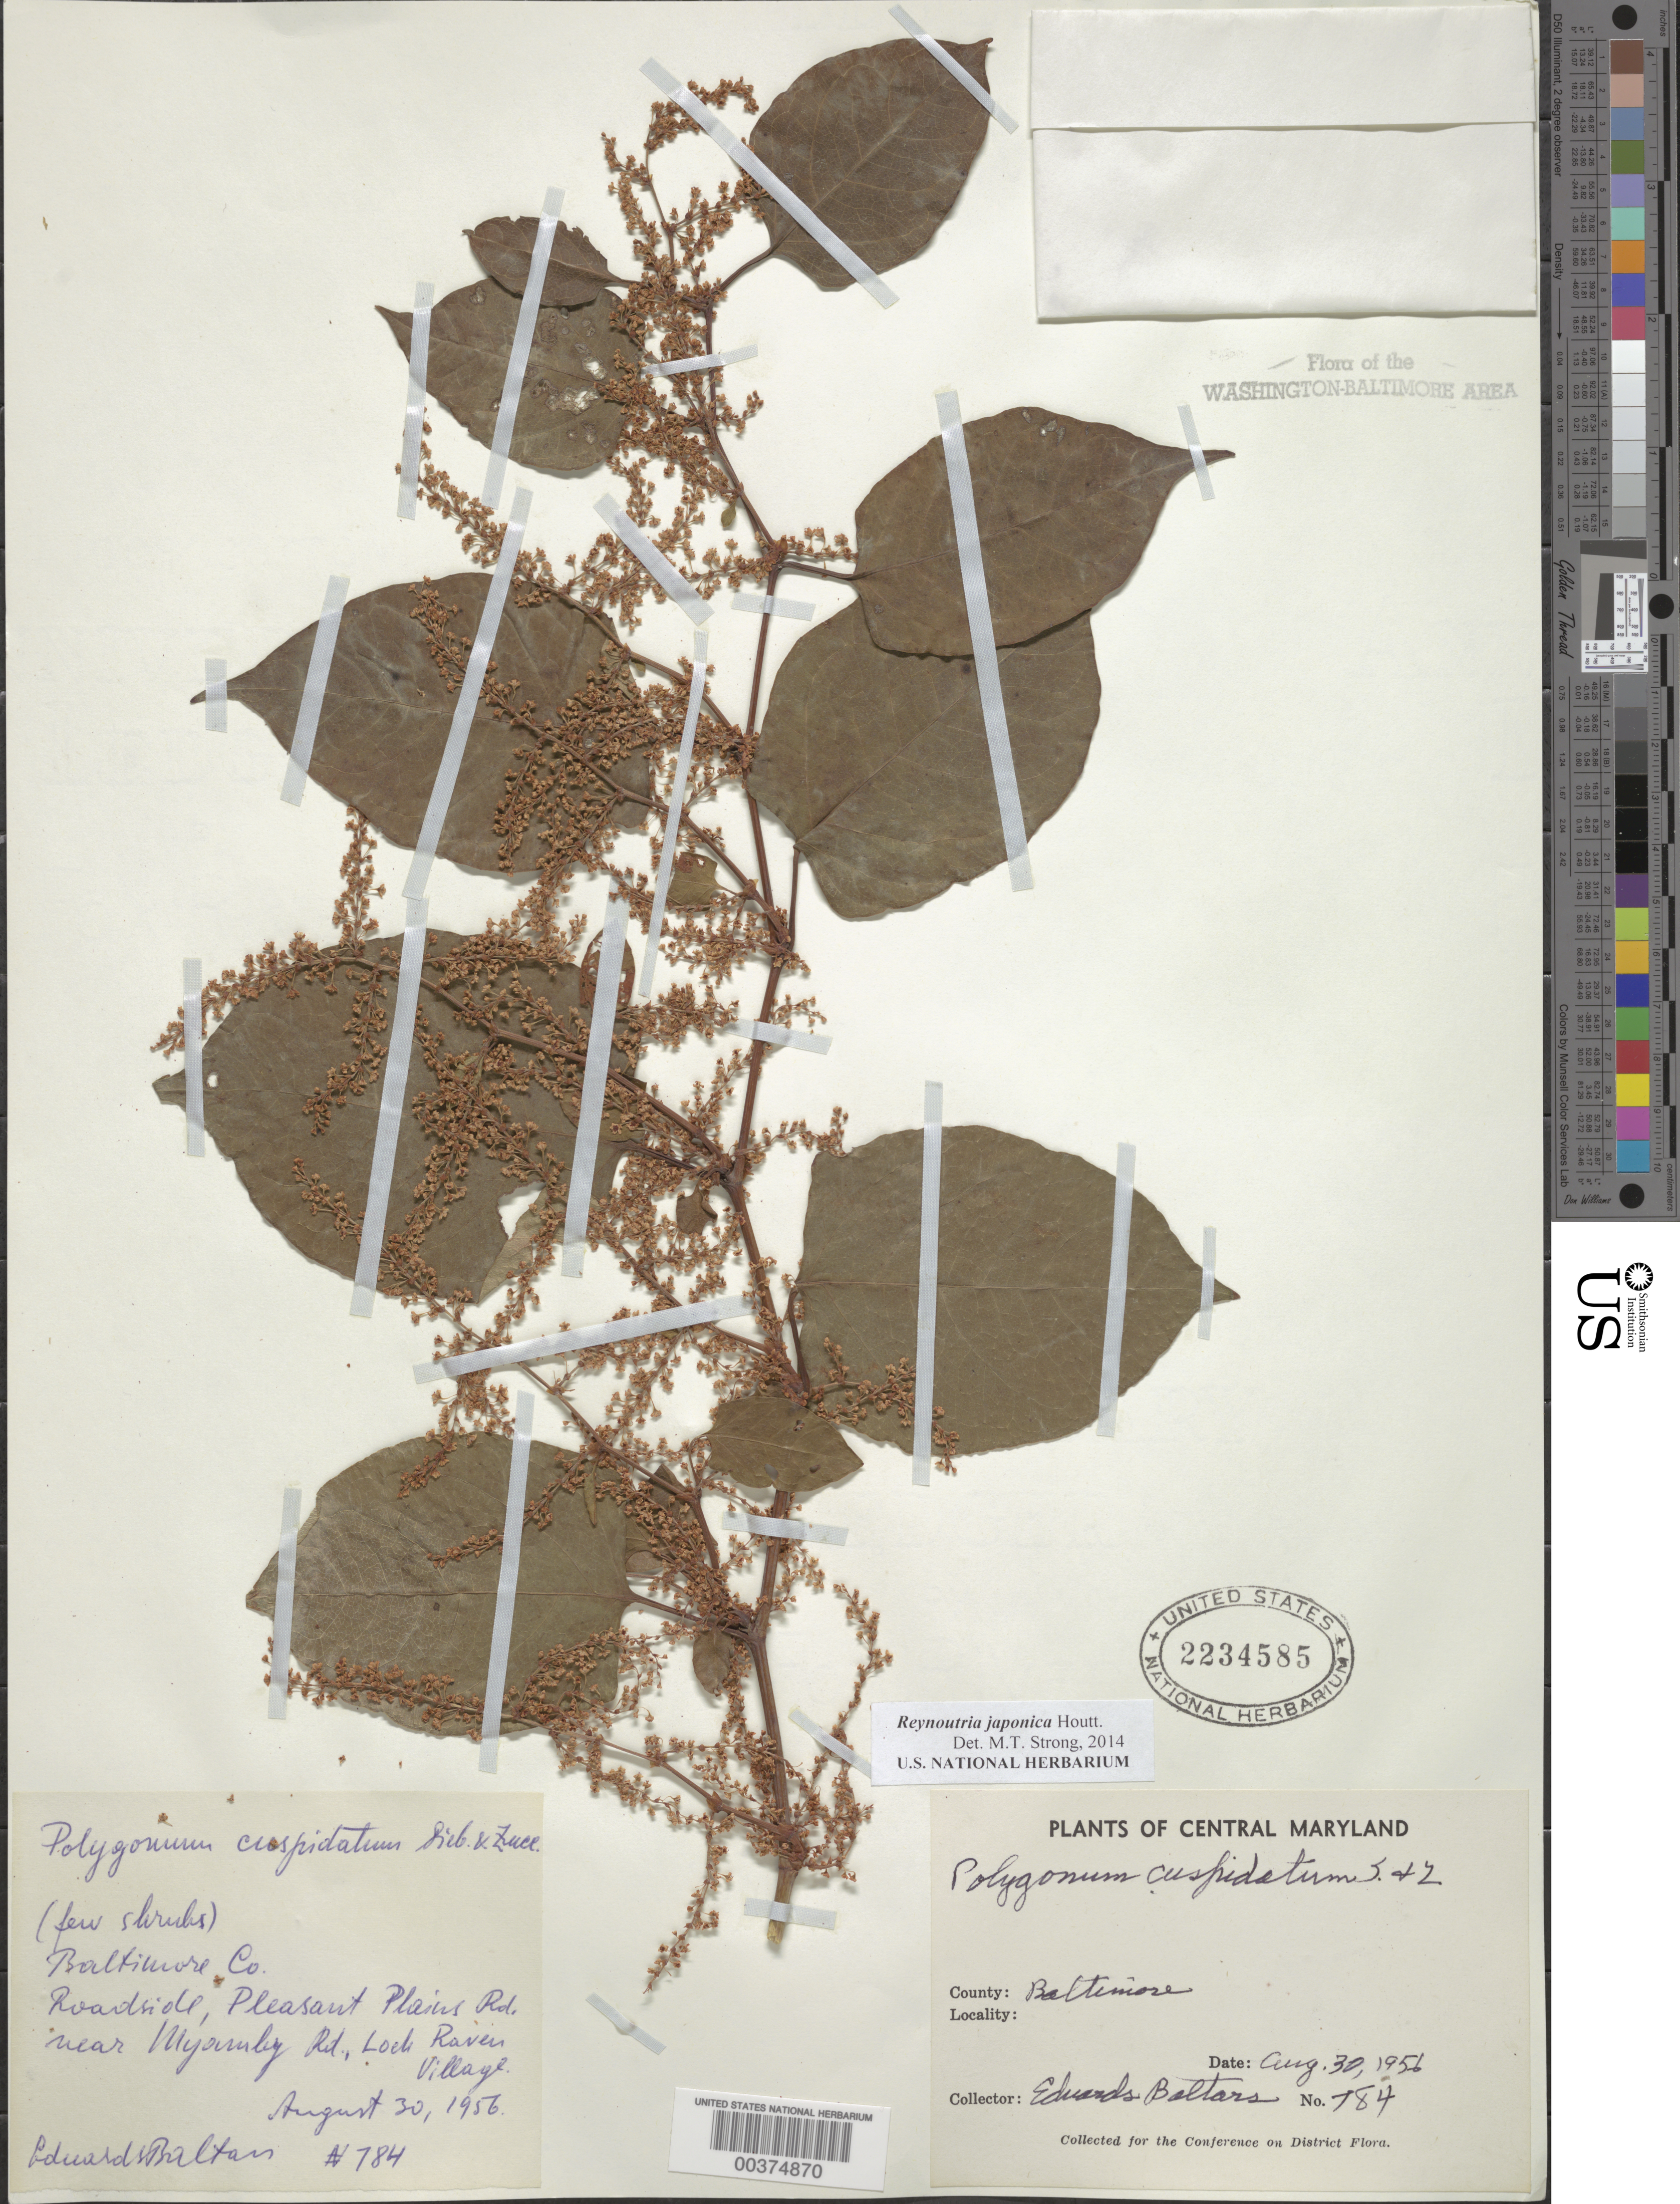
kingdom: Plantae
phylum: Tracheophyta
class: Magnoliopsida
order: Caryophyllales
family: Polygonaceae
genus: Reynoutria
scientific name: Reynoutria japonica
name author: Houtt.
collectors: E. Baltars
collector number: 784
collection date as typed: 30 Aug 1956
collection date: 1956-08-30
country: United States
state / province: Maryland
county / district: Baltimore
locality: Pleasant Plains road, near Myomley road, Loch Raven Village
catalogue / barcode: US 2234585